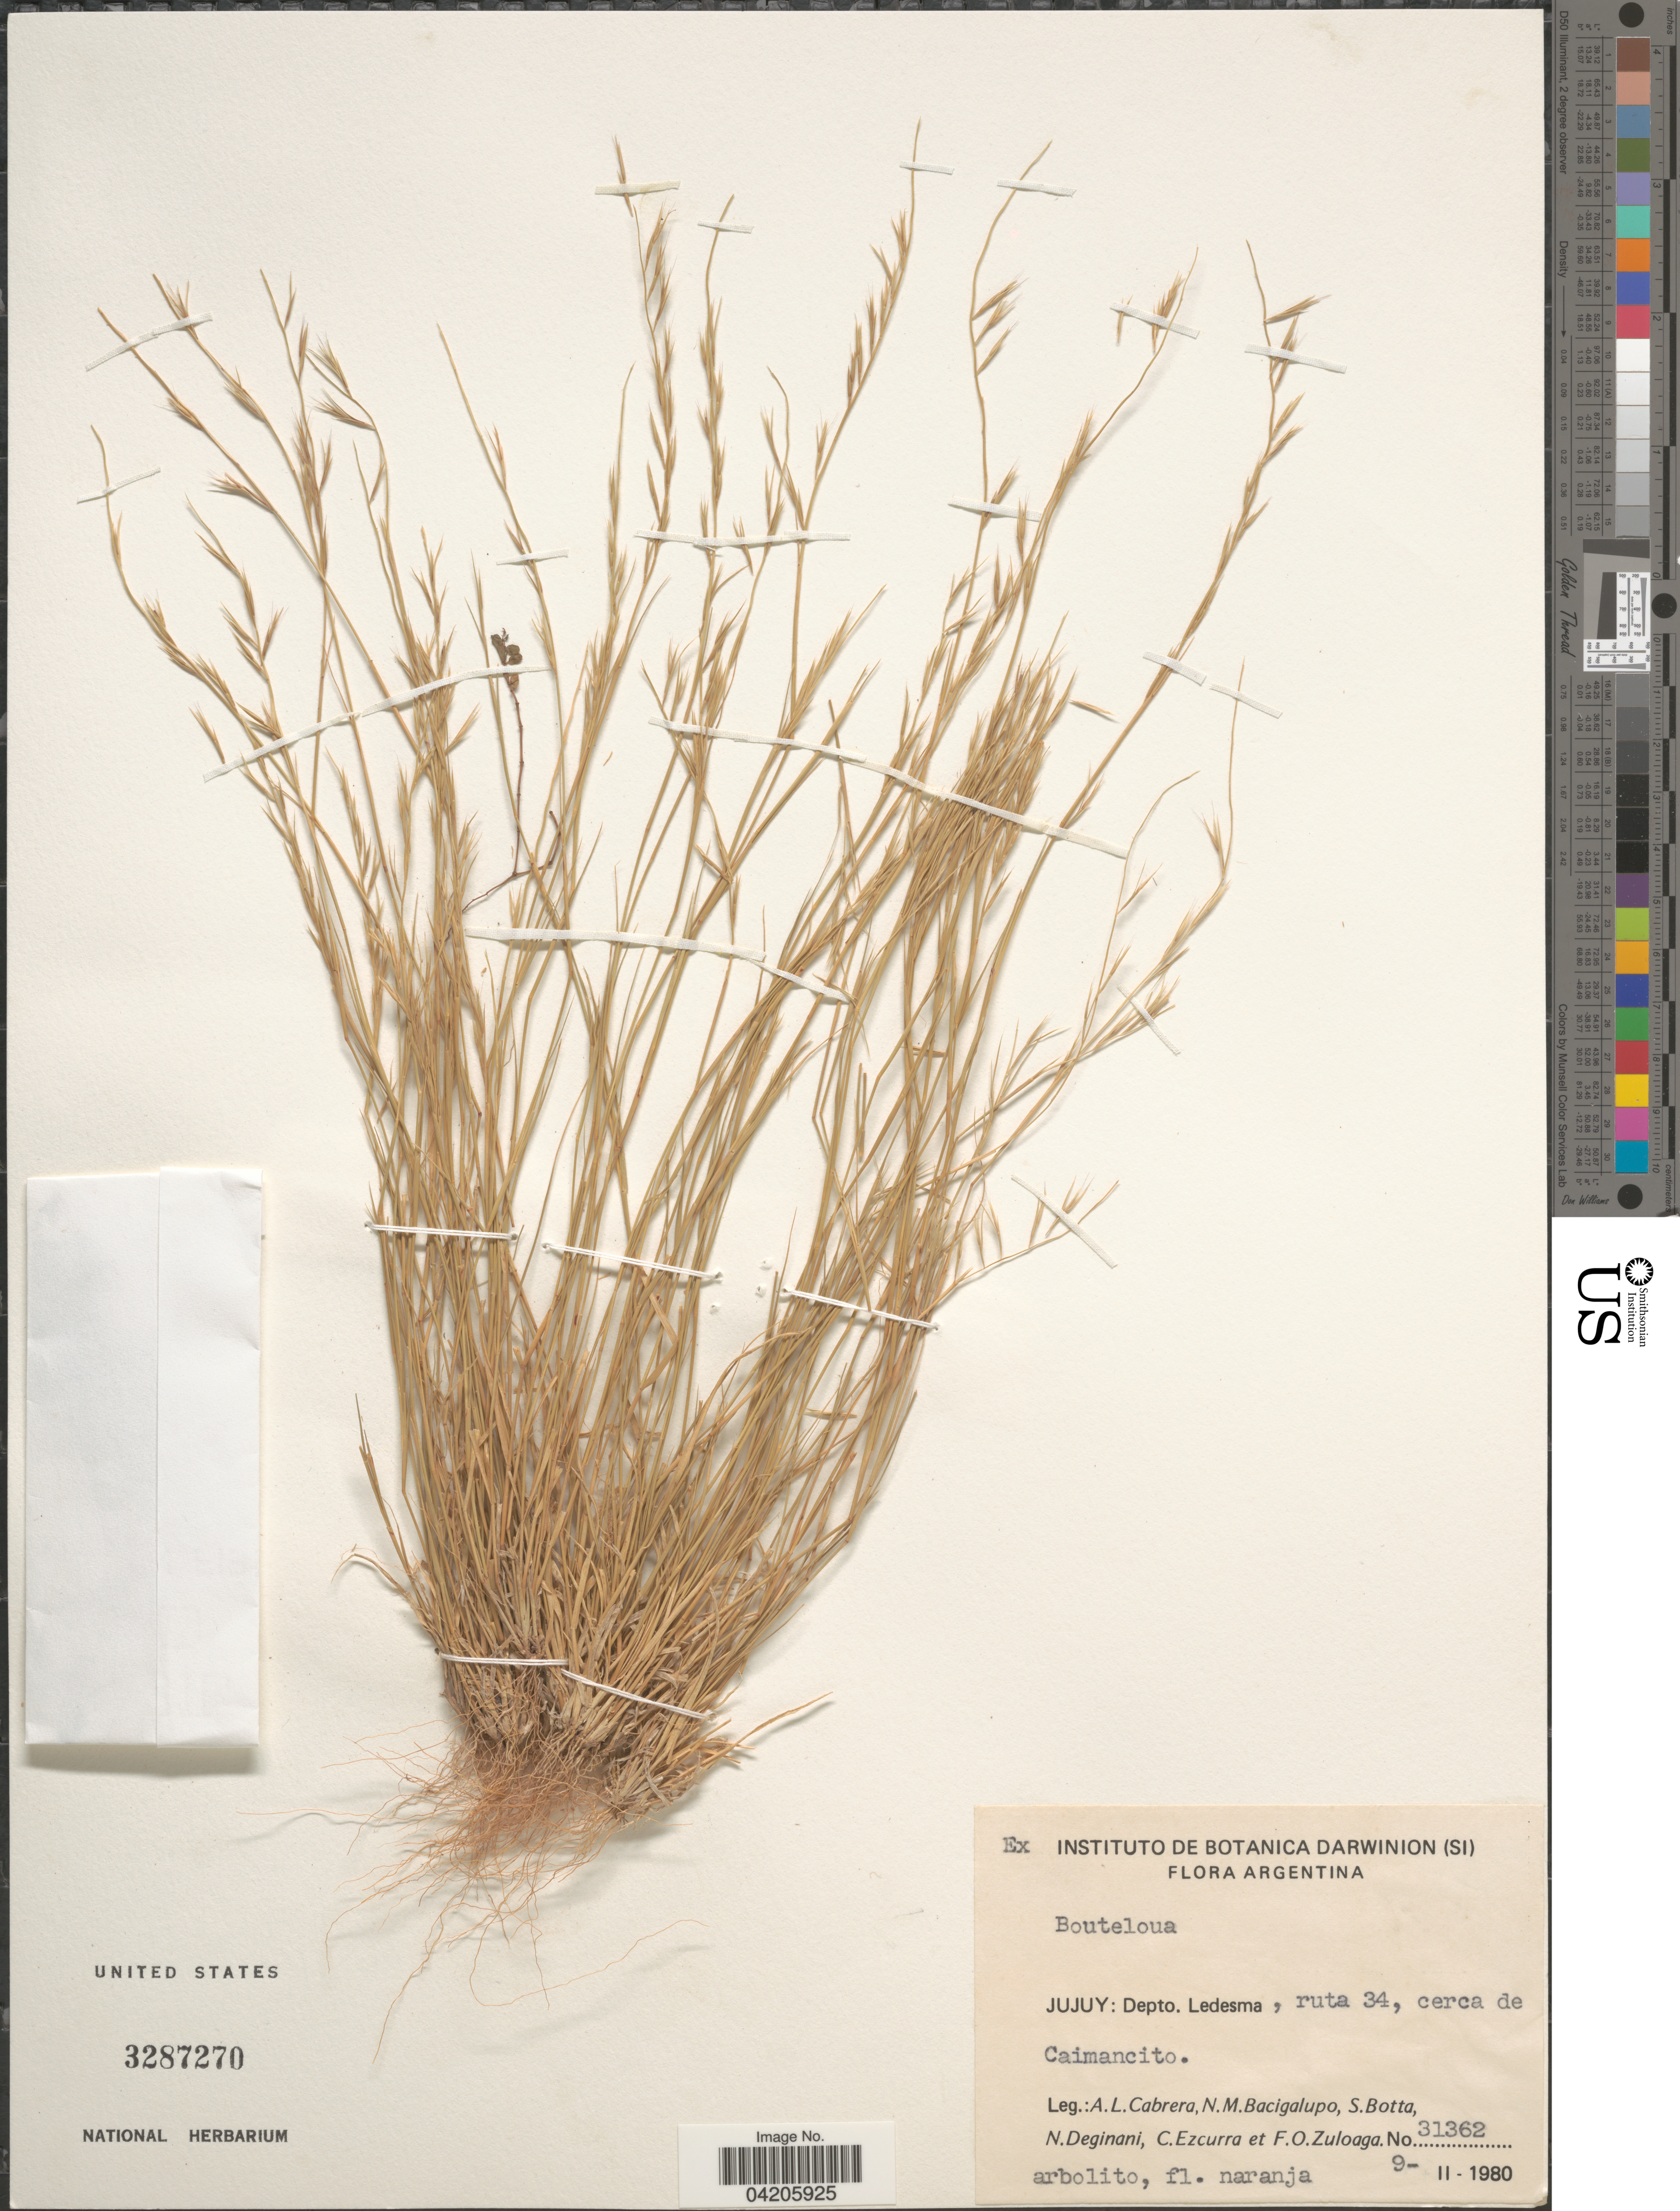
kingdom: Plantae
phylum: Tracheophyta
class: Liliopsida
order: Poales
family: Poaceae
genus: Bouteloua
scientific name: Bouteloua sp.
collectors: A. L. Cabrera, N. M. Bacigalupo, S. Botta, N. Deginani & et al.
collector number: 31362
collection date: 1980-02-09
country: Argentina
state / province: Jujuy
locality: Depto. Ledesma, ruta 34, cerca de Caimancito.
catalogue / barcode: US 3287270